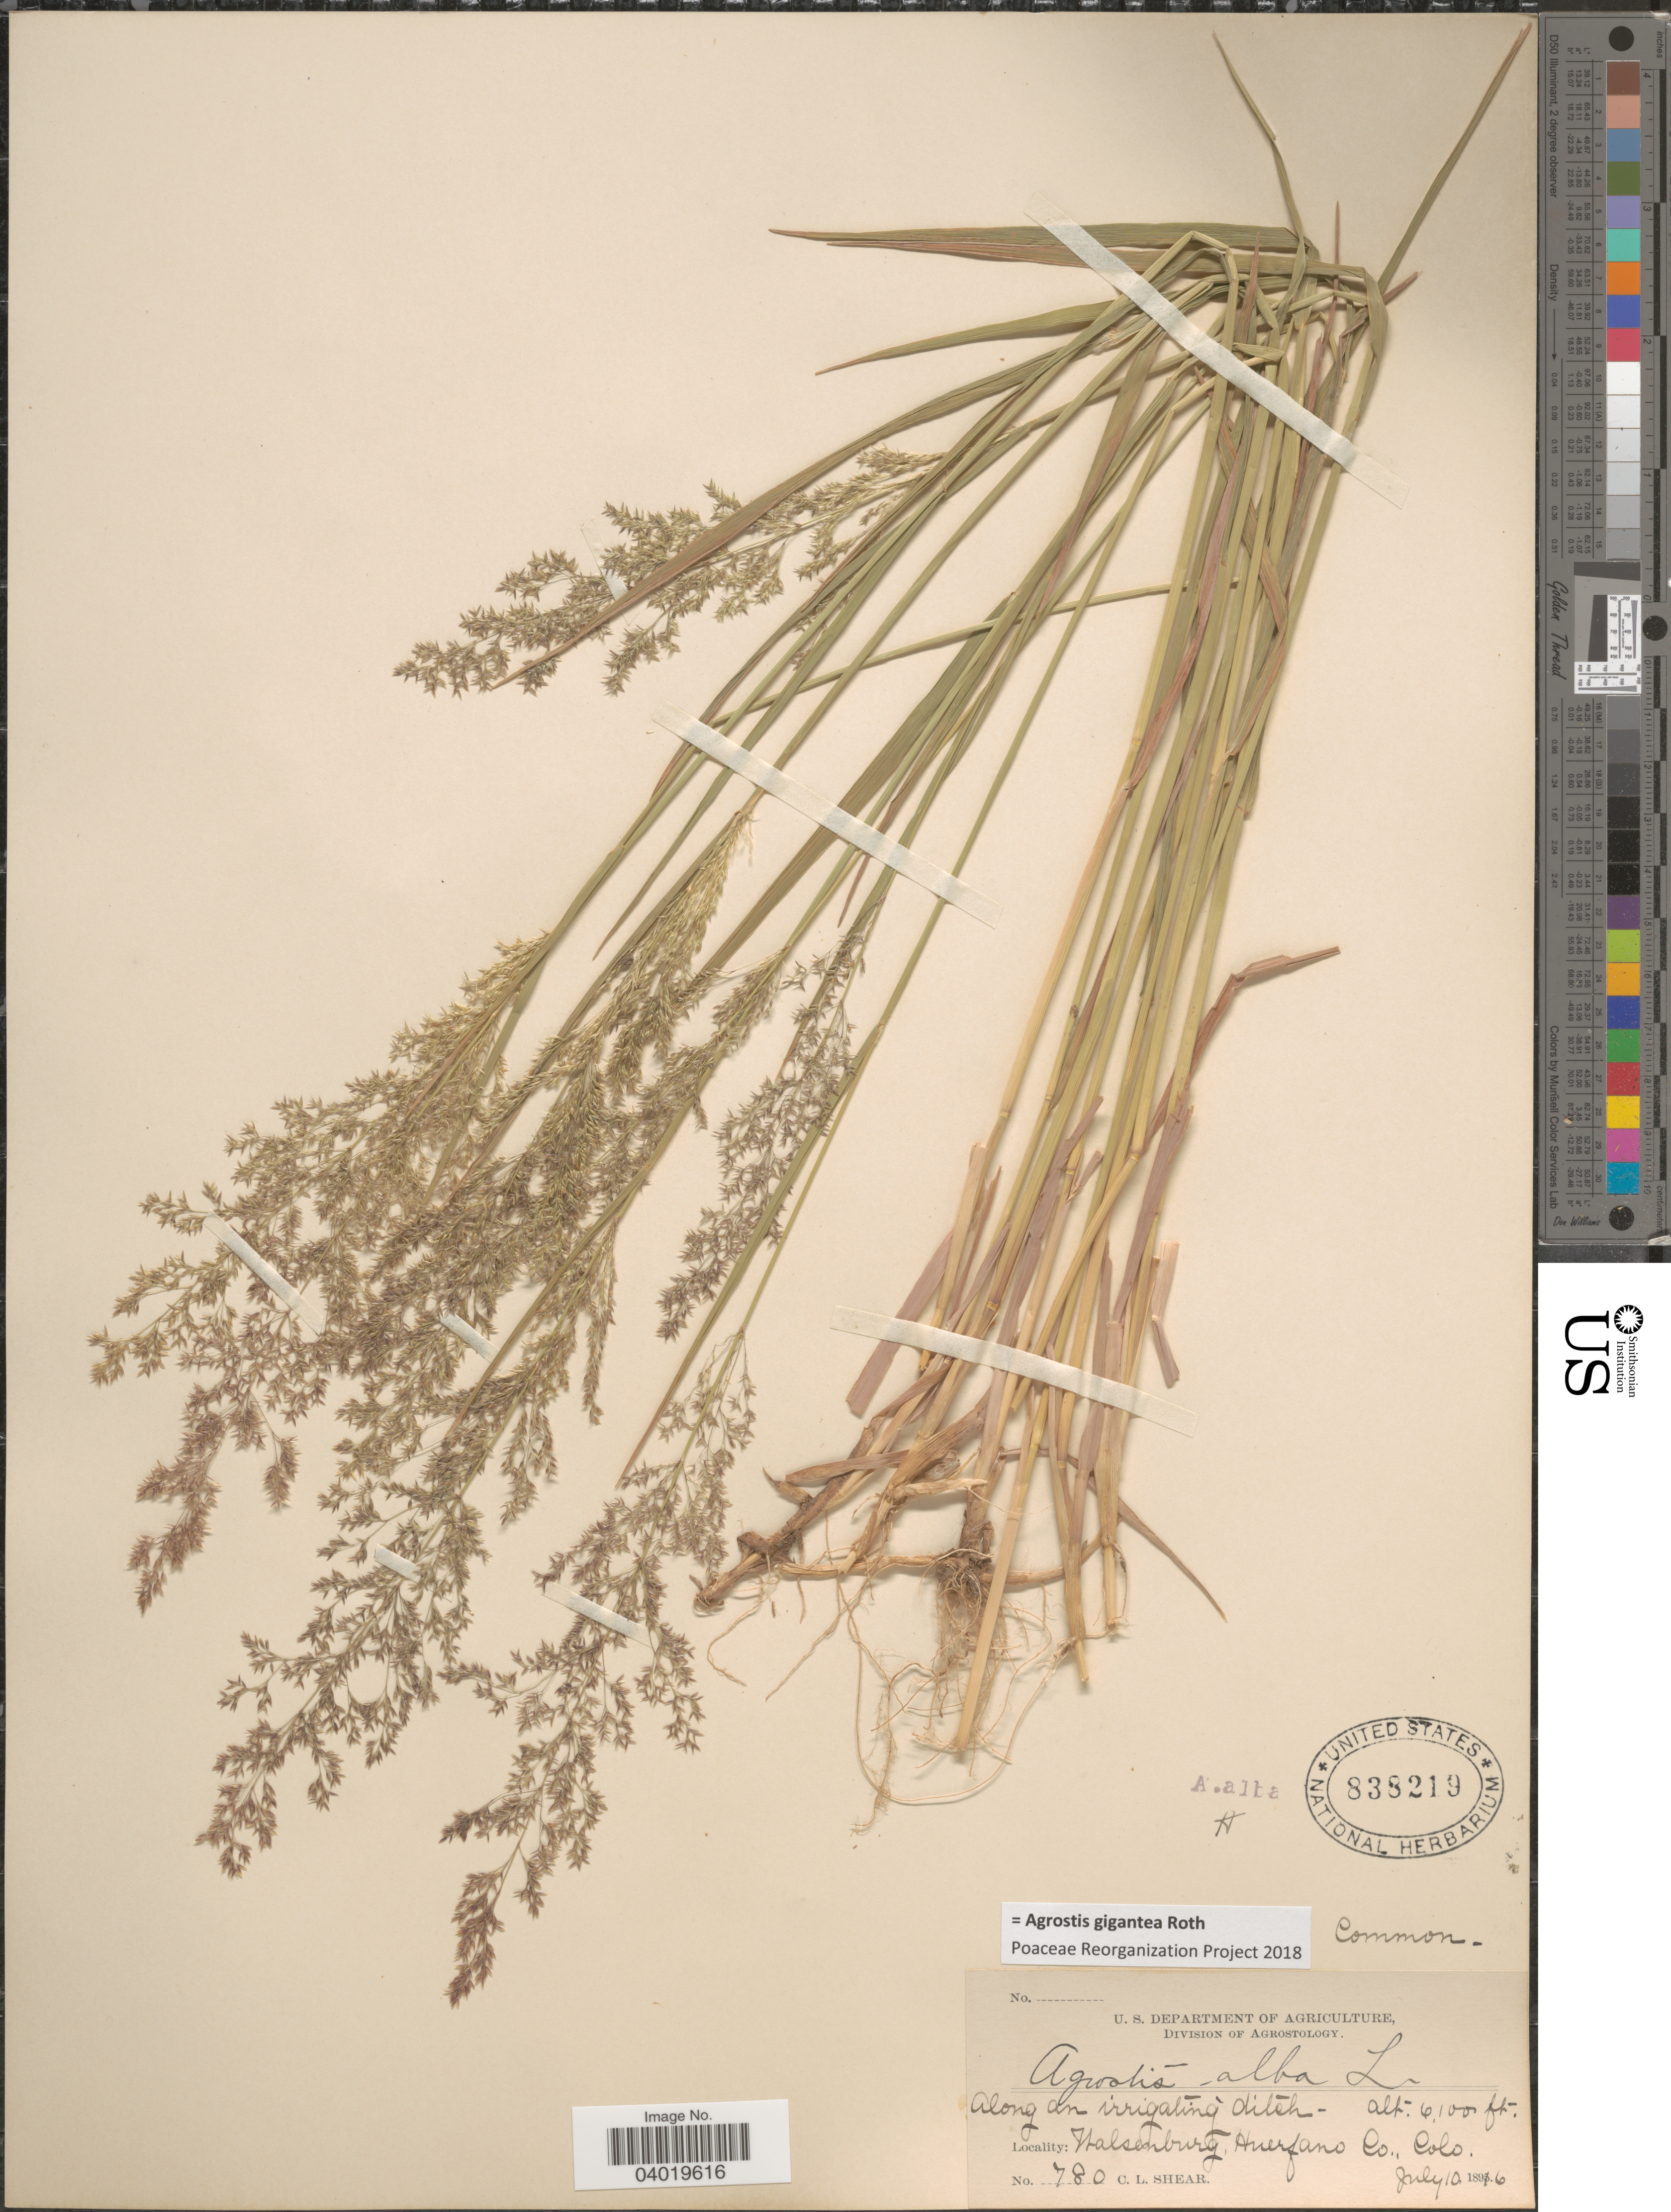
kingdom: Plantae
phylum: Tracheophyta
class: Liliopsida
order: Poales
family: Poaceae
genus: Agrostis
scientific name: Agrostis gigantea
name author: Roth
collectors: C. L. Shear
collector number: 780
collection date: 1896-07-10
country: United States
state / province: Colorado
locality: Walsenburg, Huerfano Co.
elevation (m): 1859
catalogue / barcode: US 838219